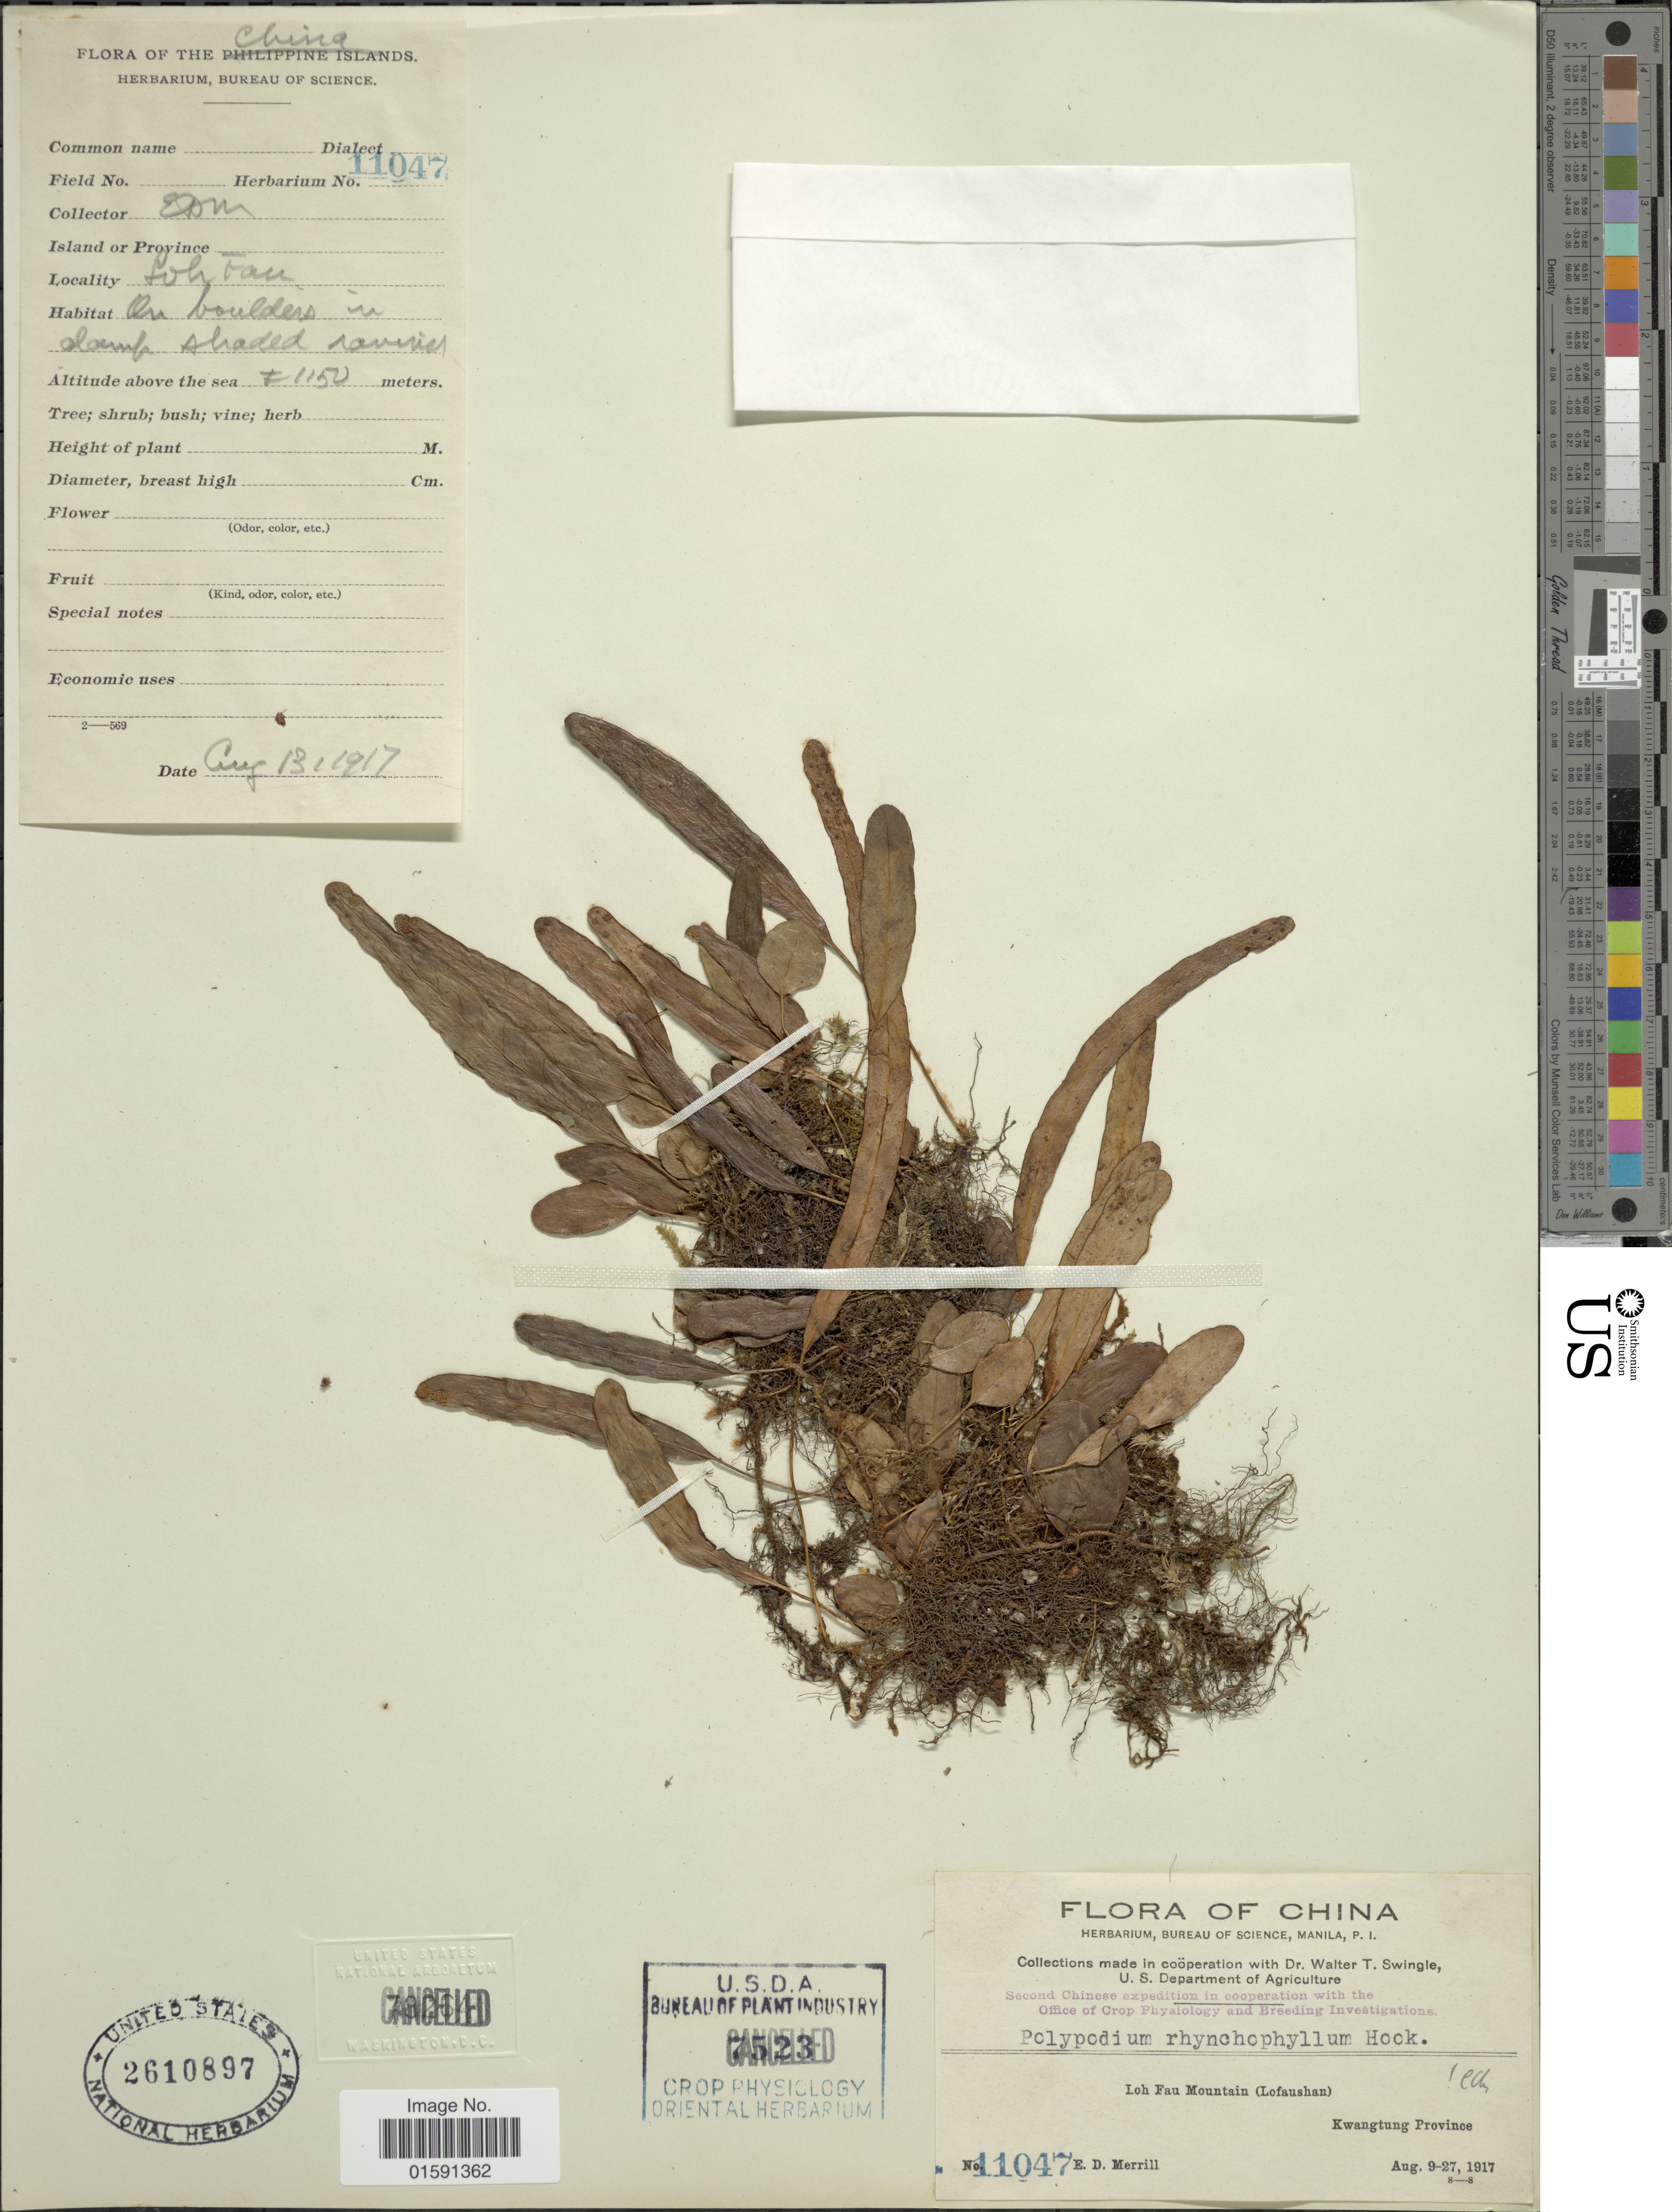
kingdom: Plantae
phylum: Tracheophyta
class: Polypodiopsida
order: Polypodiales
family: Polypodiaceae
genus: Selliguea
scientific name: Selliguea rhynchophylla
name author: (Hook.) Fraser-Jenk.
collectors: E. D. Merrill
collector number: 11047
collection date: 1917-08-13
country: China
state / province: Guangdong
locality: Loh Fau Mountain (Lofaushan), Kwangtung Province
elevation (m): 1150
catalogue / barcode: US 2610897